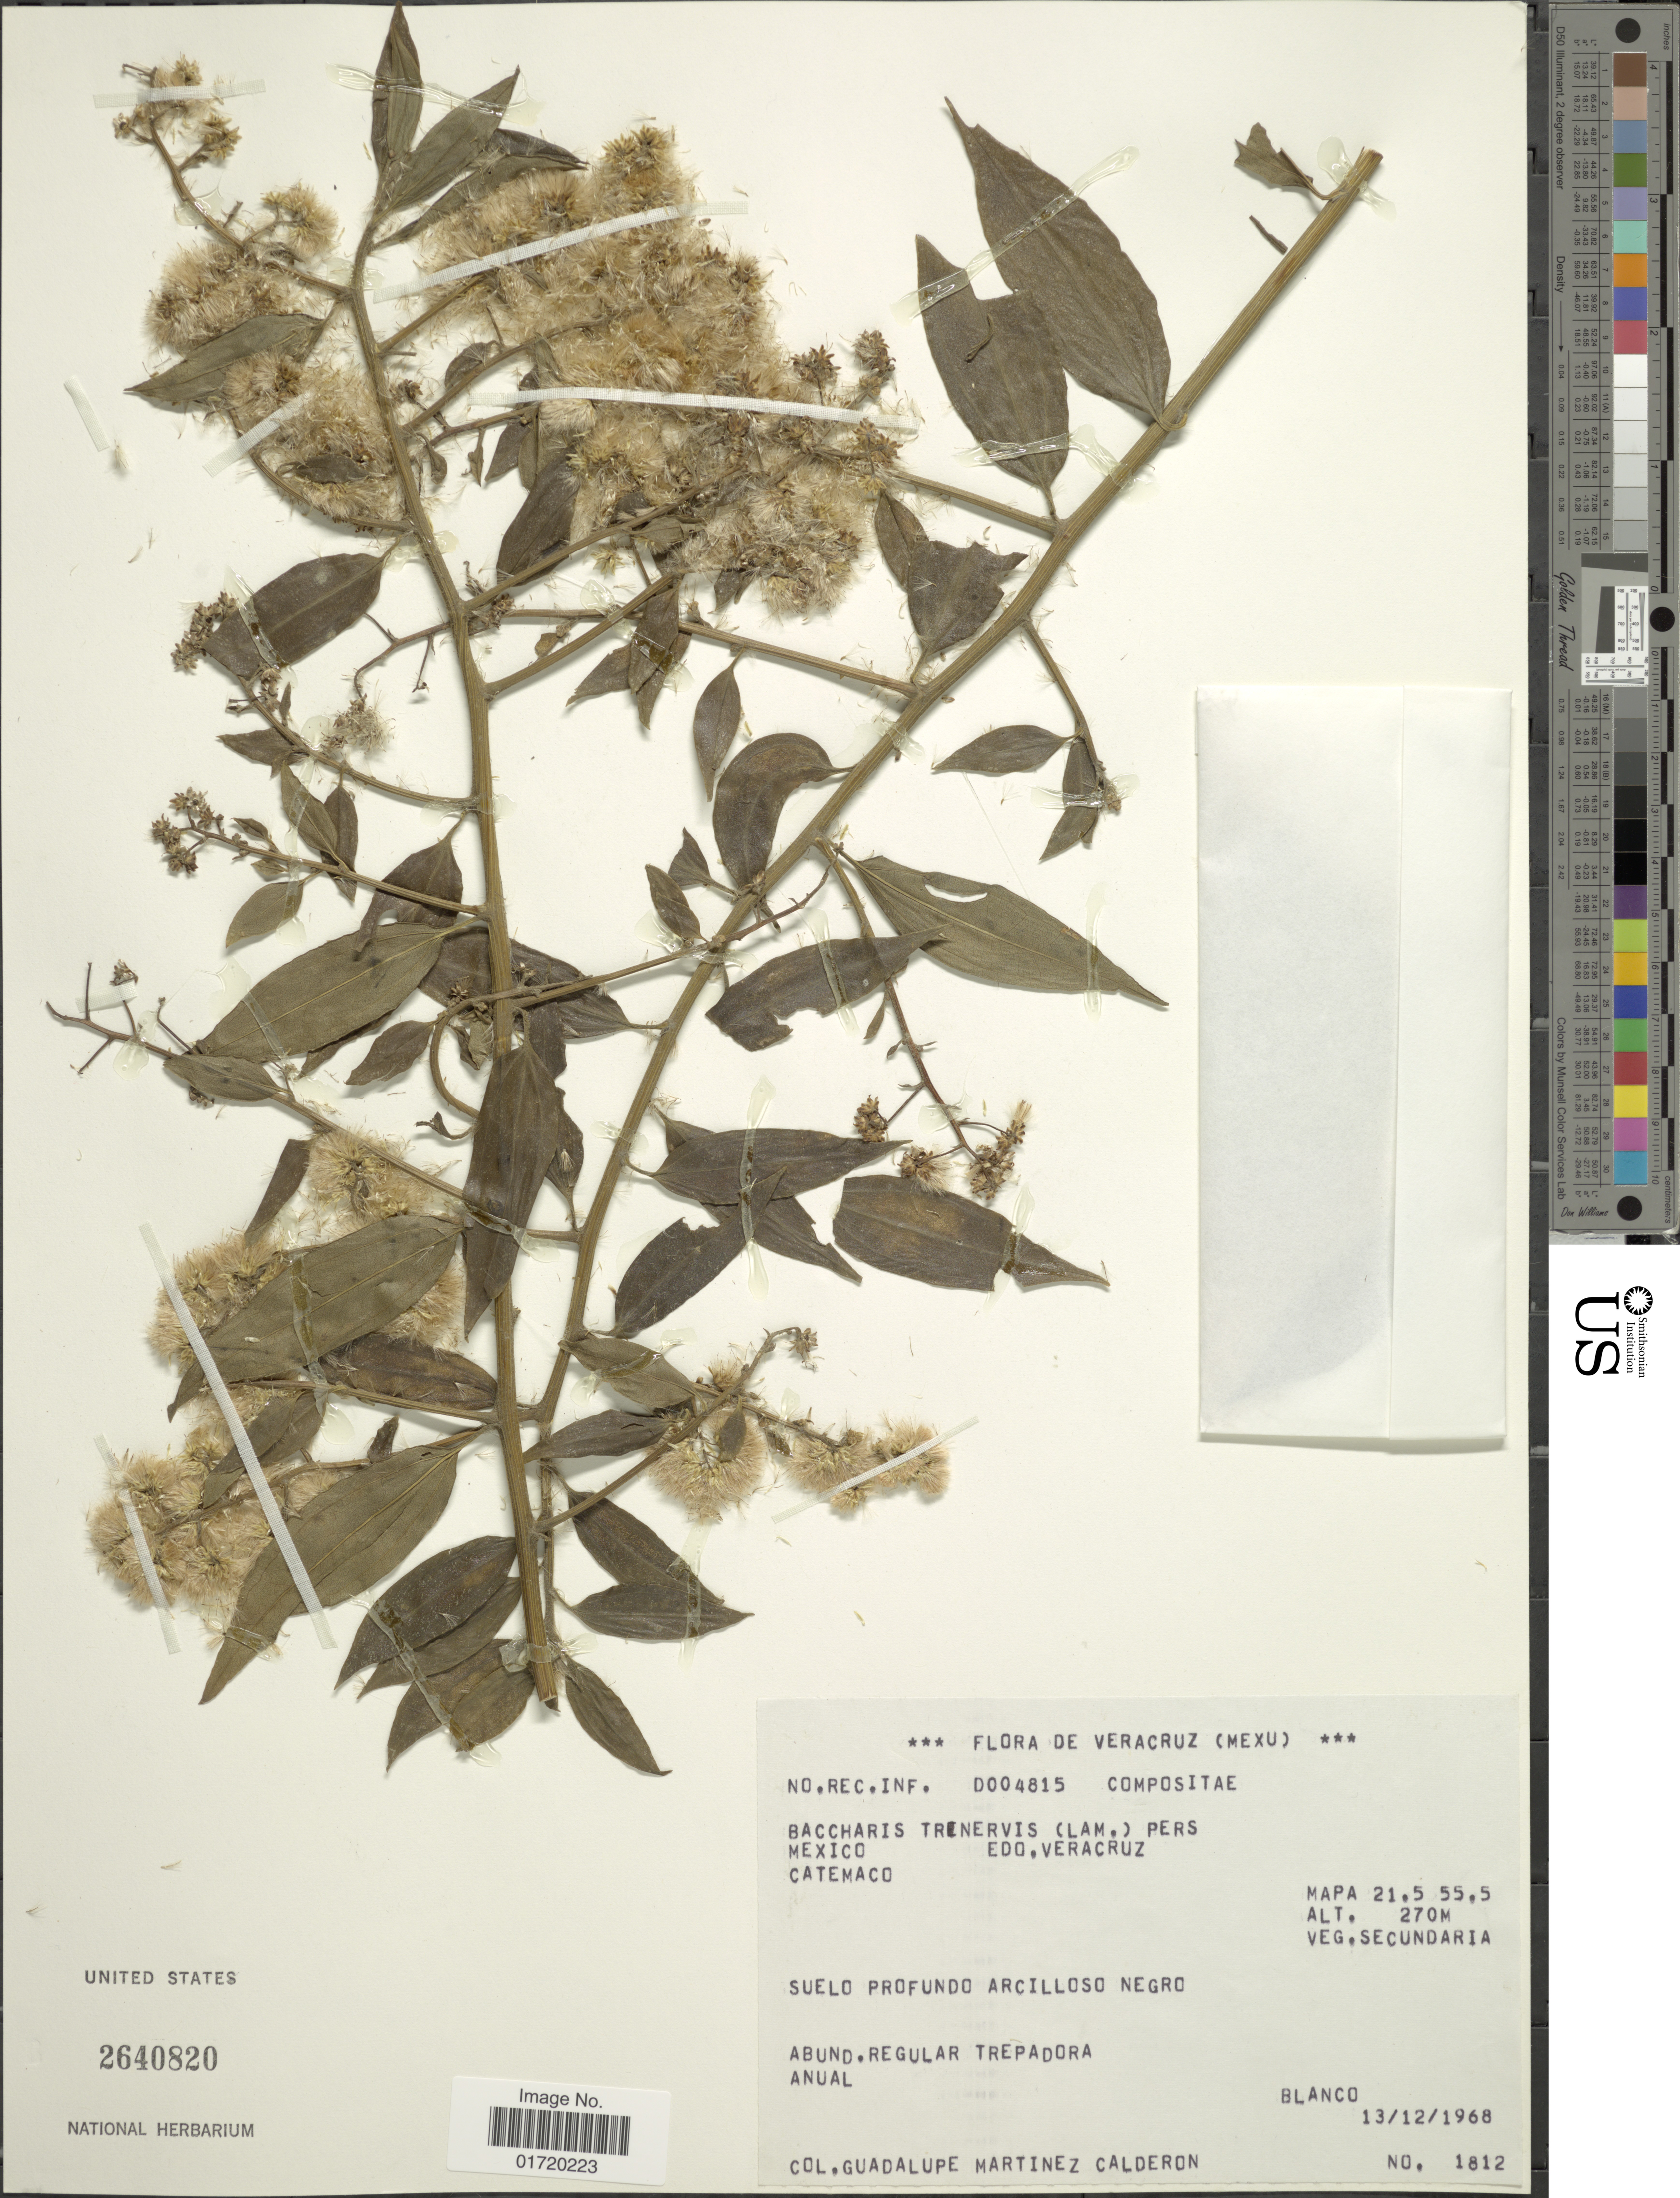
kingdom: Plantae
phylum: Tracheophyta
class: Magnoliopsida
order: Asterales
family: Asteraceae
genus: Baccharis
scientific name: Baccharis trinervis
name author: (Lam.) Pers.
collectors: G. Martinez-C.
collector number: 1812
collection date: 1968-12-13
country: Mexico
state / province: Veracruz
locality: Veracruz (Mexu), Catemaco, Mapa 21.5 55.5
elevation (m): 270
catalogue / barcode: US 2640820